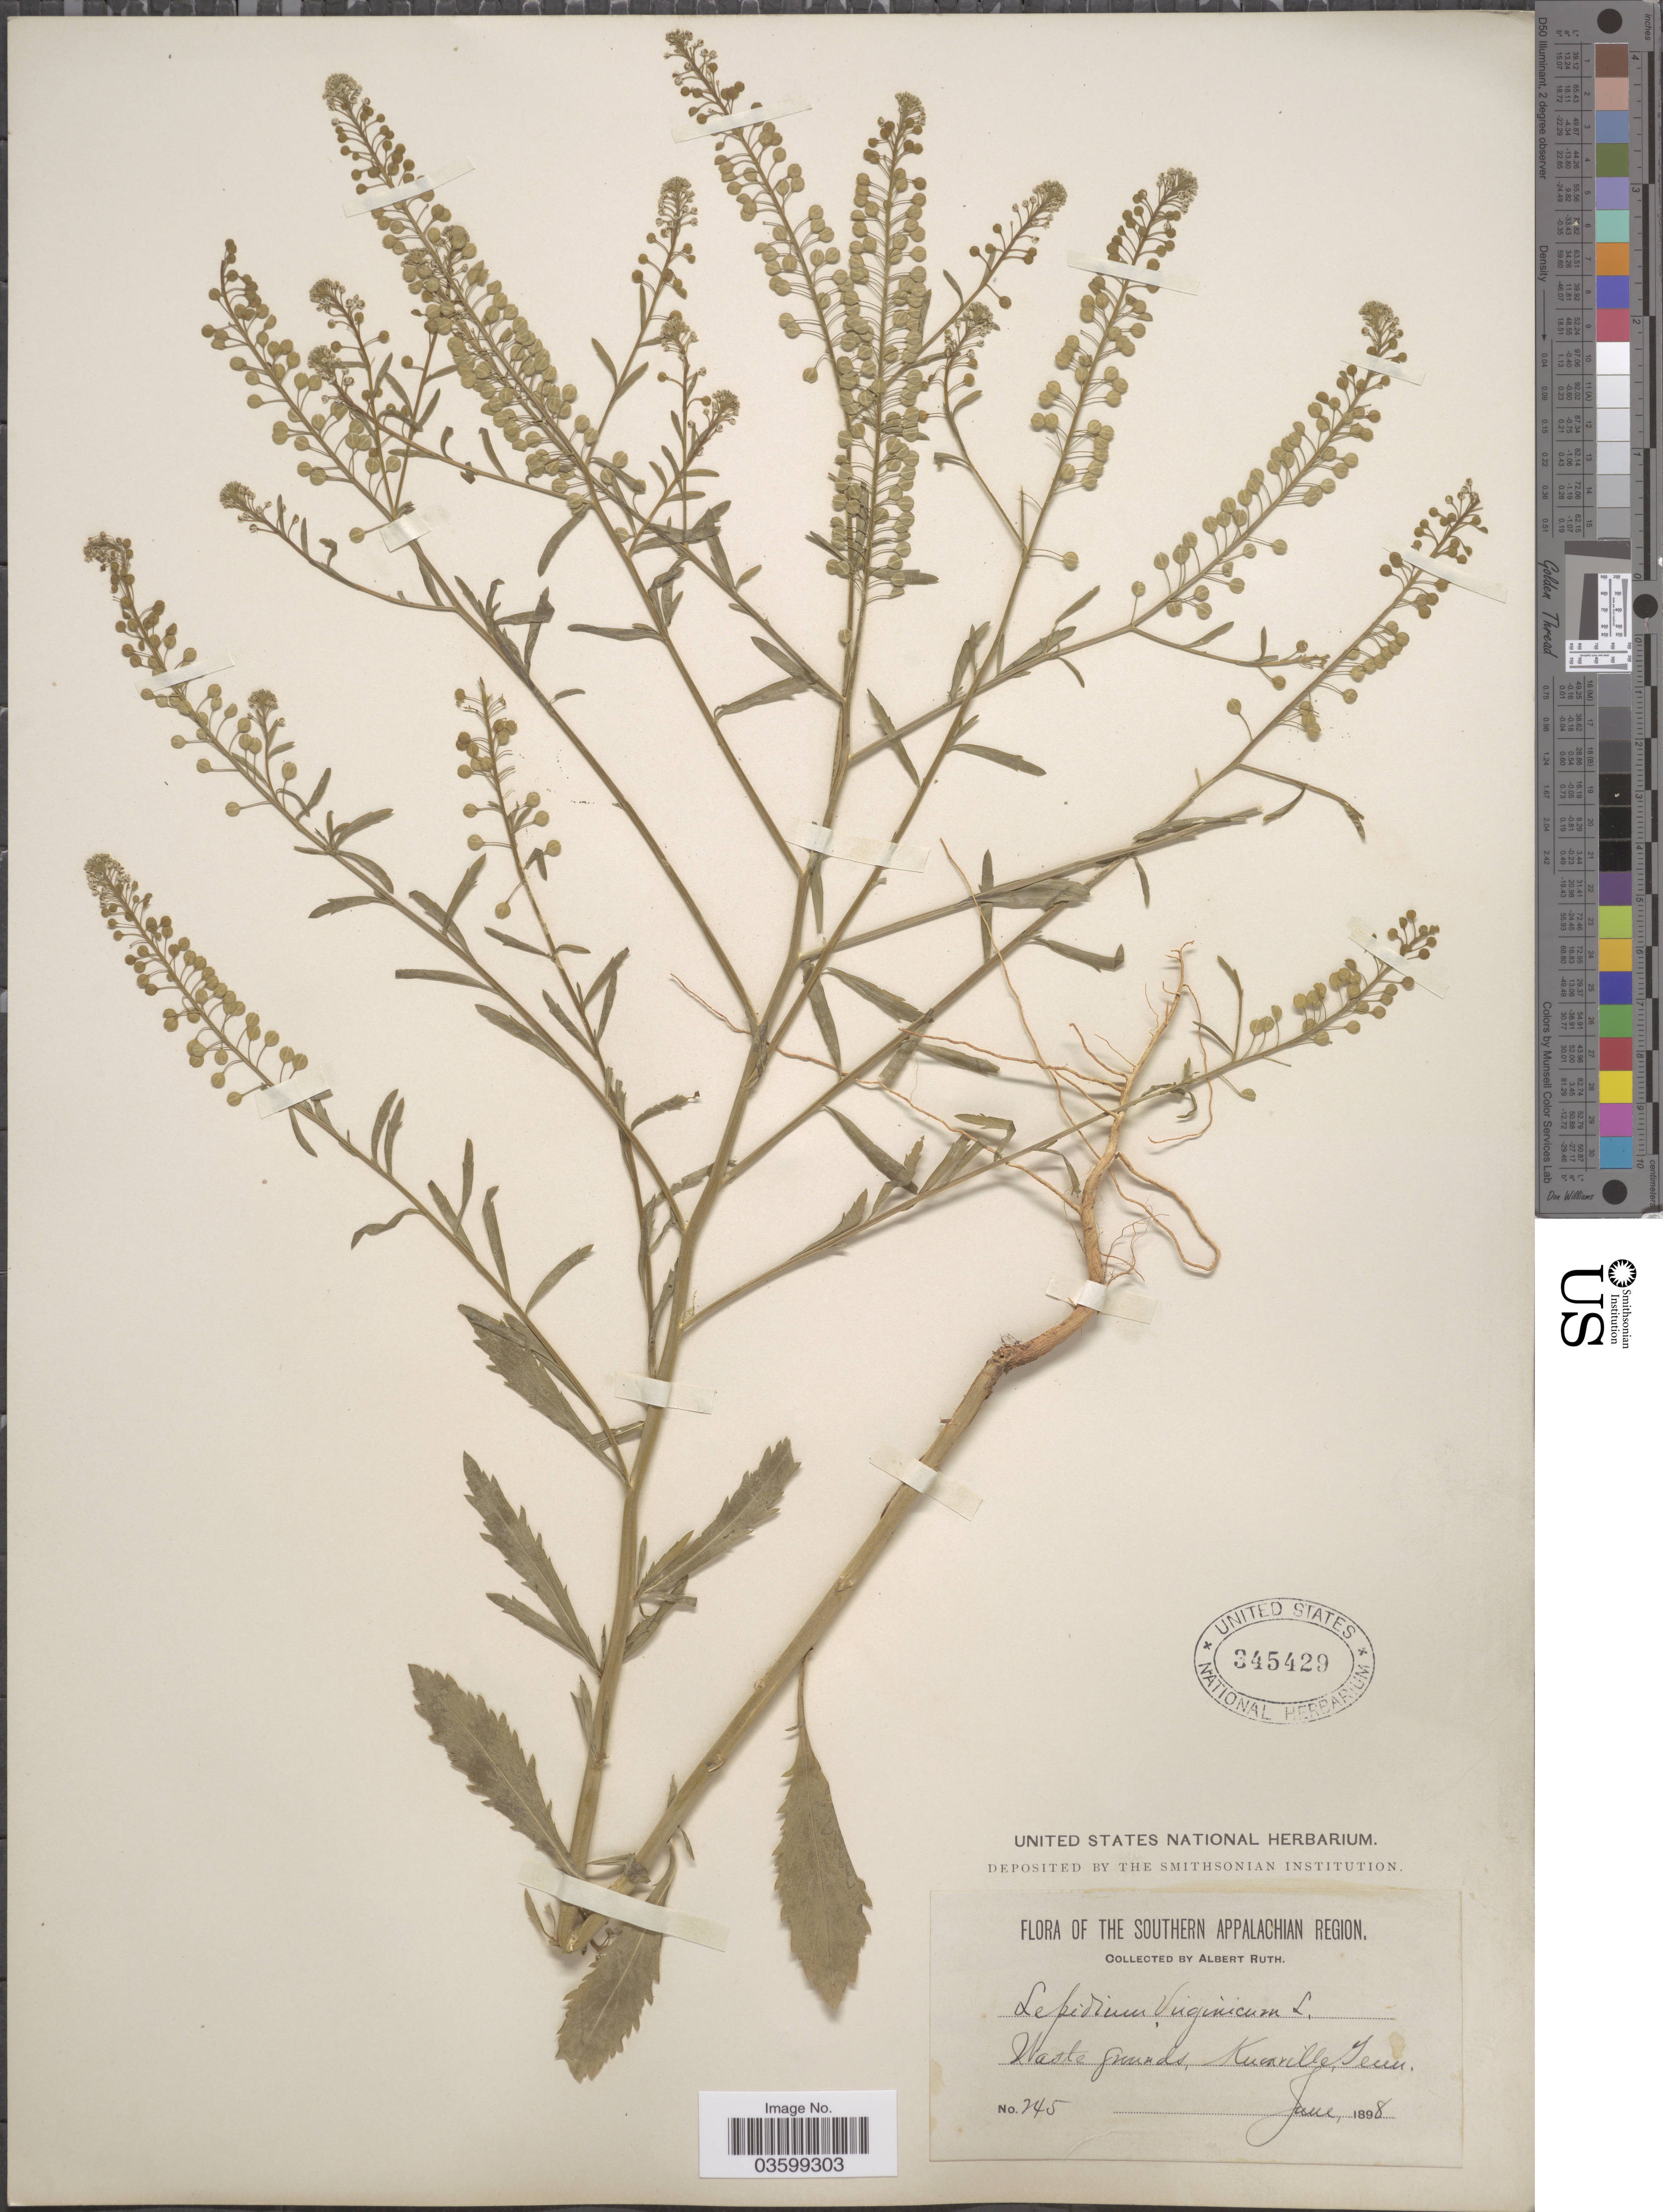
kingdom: Plantae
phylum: Tracheophyta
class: Magnoliopsida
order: Brassicales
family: Brassicaceae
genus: Lepidium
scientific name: Lepidium virginicum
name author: L.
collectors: A. Ruth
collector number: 245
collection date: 1898-06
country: United States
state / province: Tennessee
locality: The Southern Appalachian Region. Waste grounds, Knoxville.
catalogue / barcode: US 345429